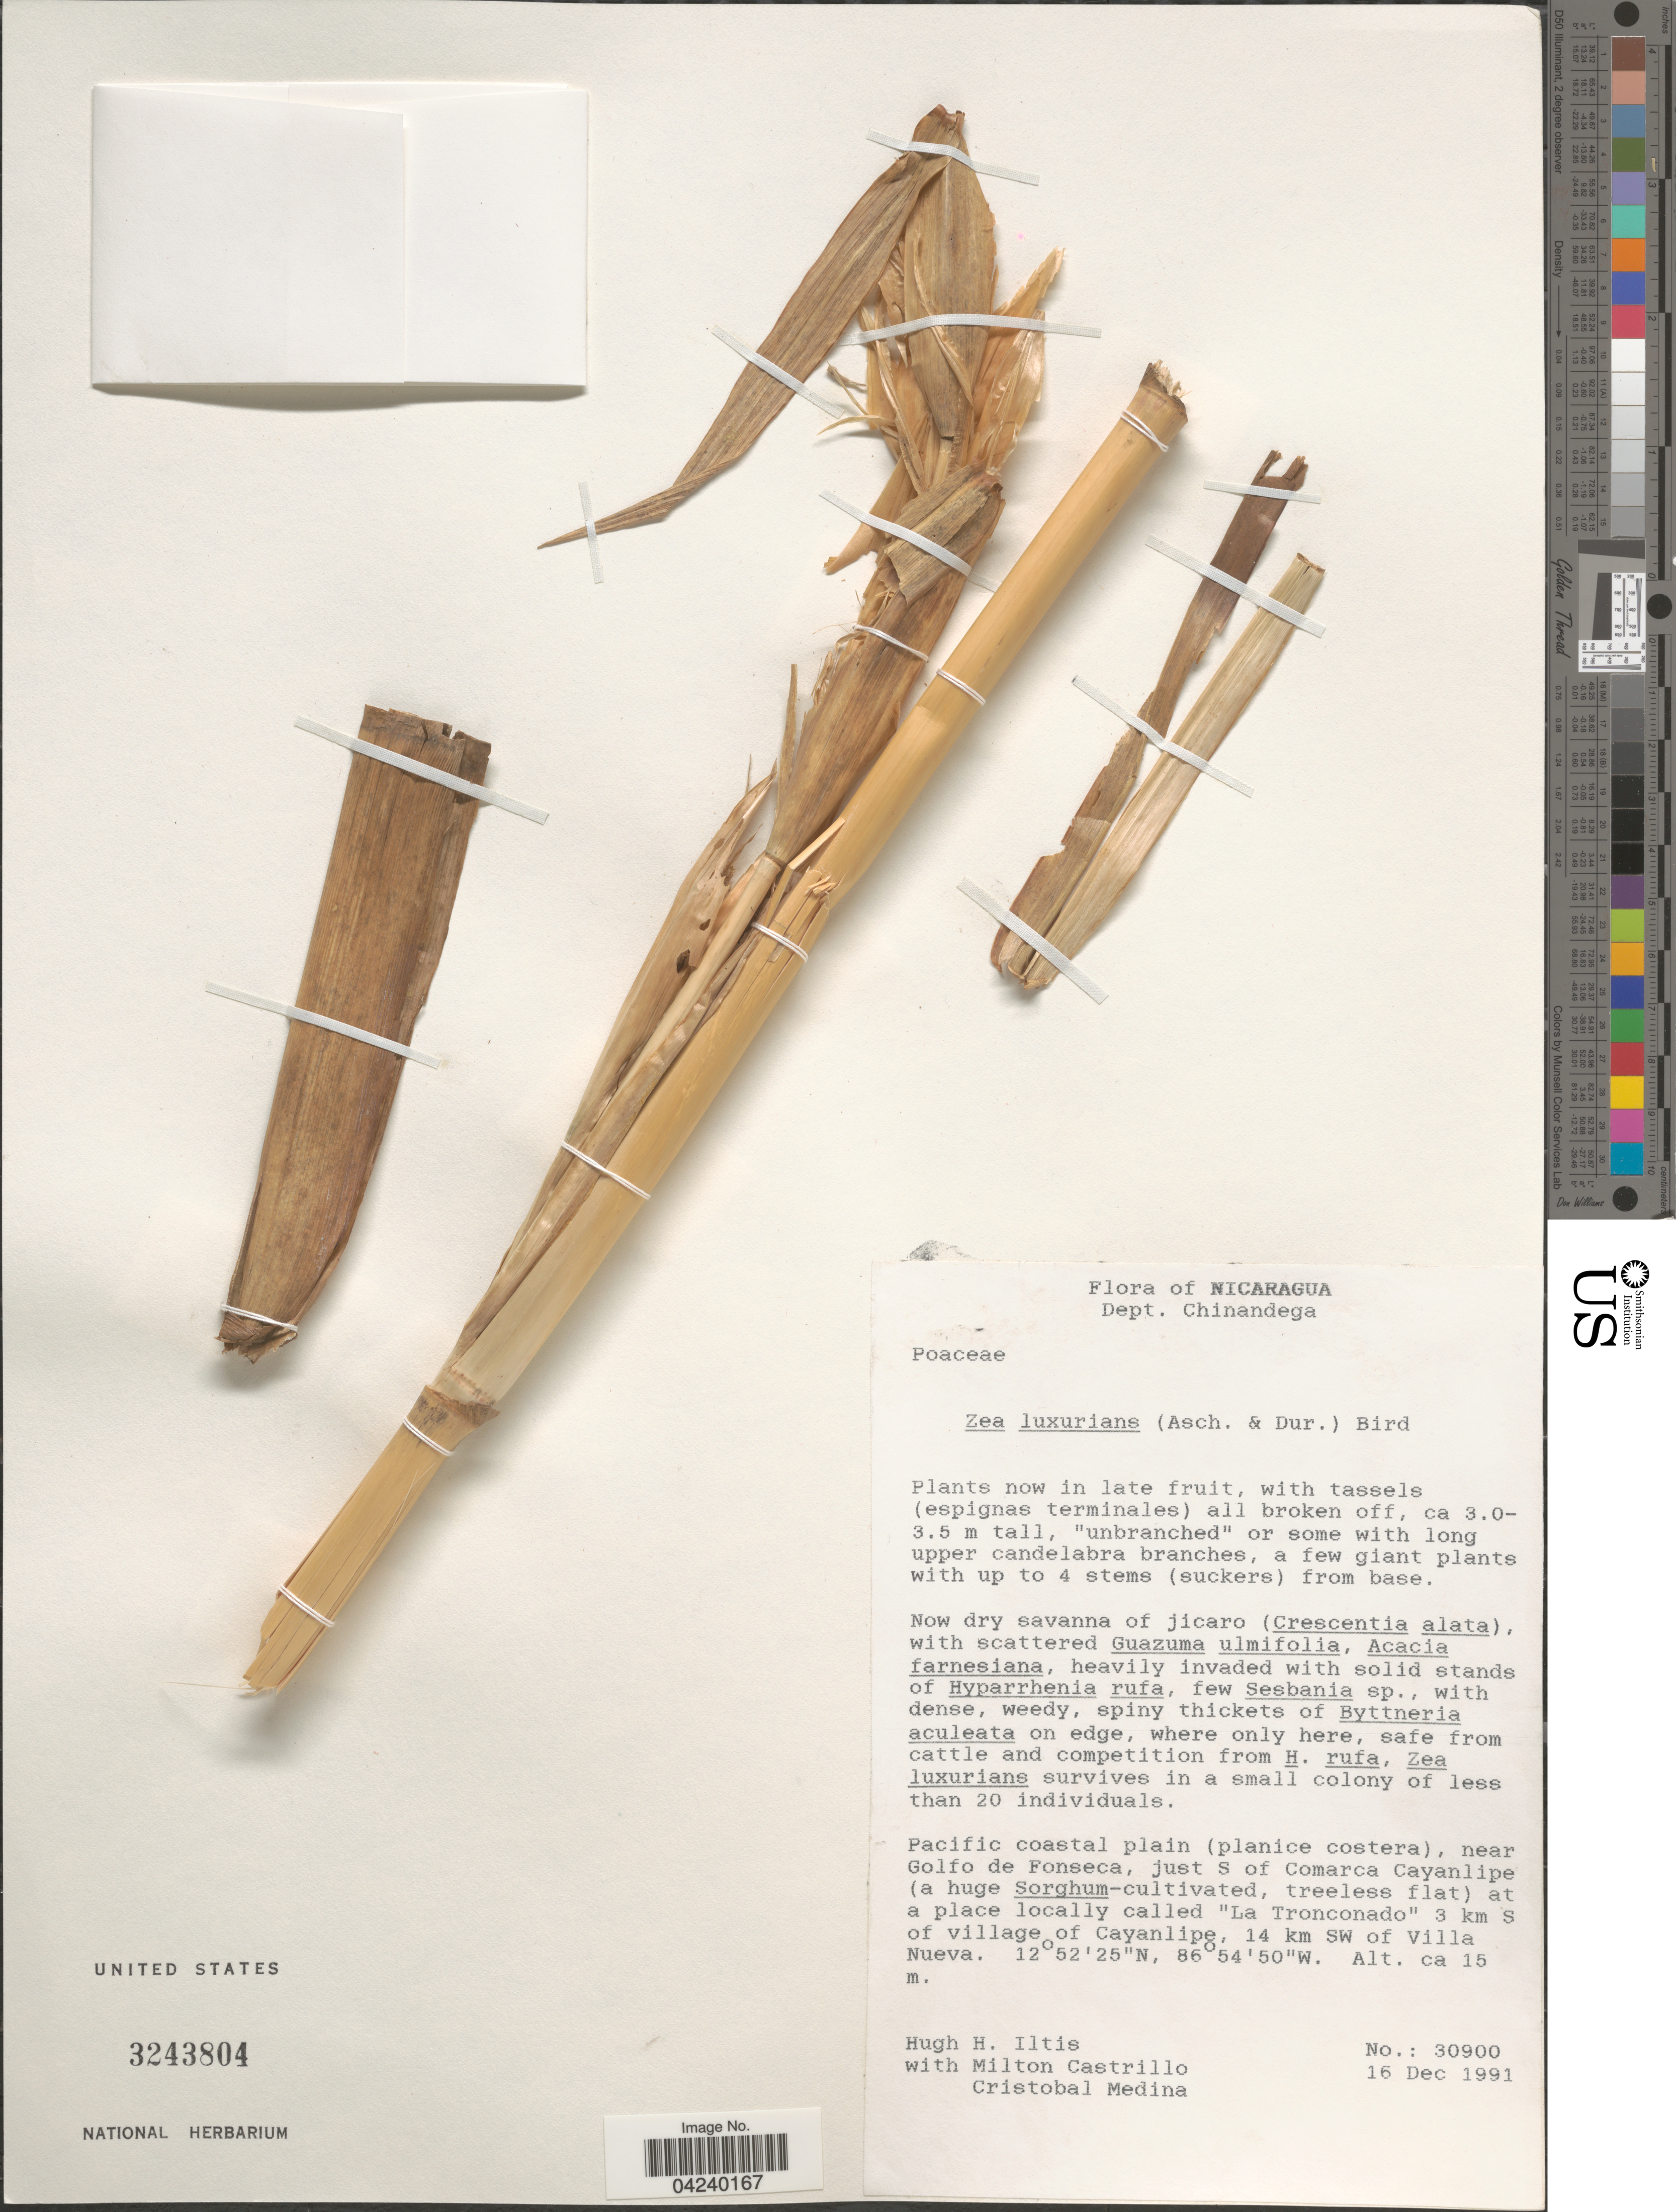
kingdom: Plantae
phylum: Tracheophyta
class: Liliopsida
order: Poales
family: Poaceae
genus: Zea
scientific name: Zea luxurians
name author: (Durieu & Asch.) R.M. Bird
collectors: H. H. Iltis, M. Castrillo & C. Medina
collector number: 30900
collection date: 1991-12-16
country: Nicaragua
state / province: Chinandega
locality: Dept. Chinandega. Pacific coastal plain, near Golfo de Fonseca, just S of Comarca Cayanlipe at a place locally called "La Tronconado" 3 km S of village of Cayanlipe, 14 km SW of Villa Nueva.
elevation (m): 15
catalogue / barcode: US 3243804